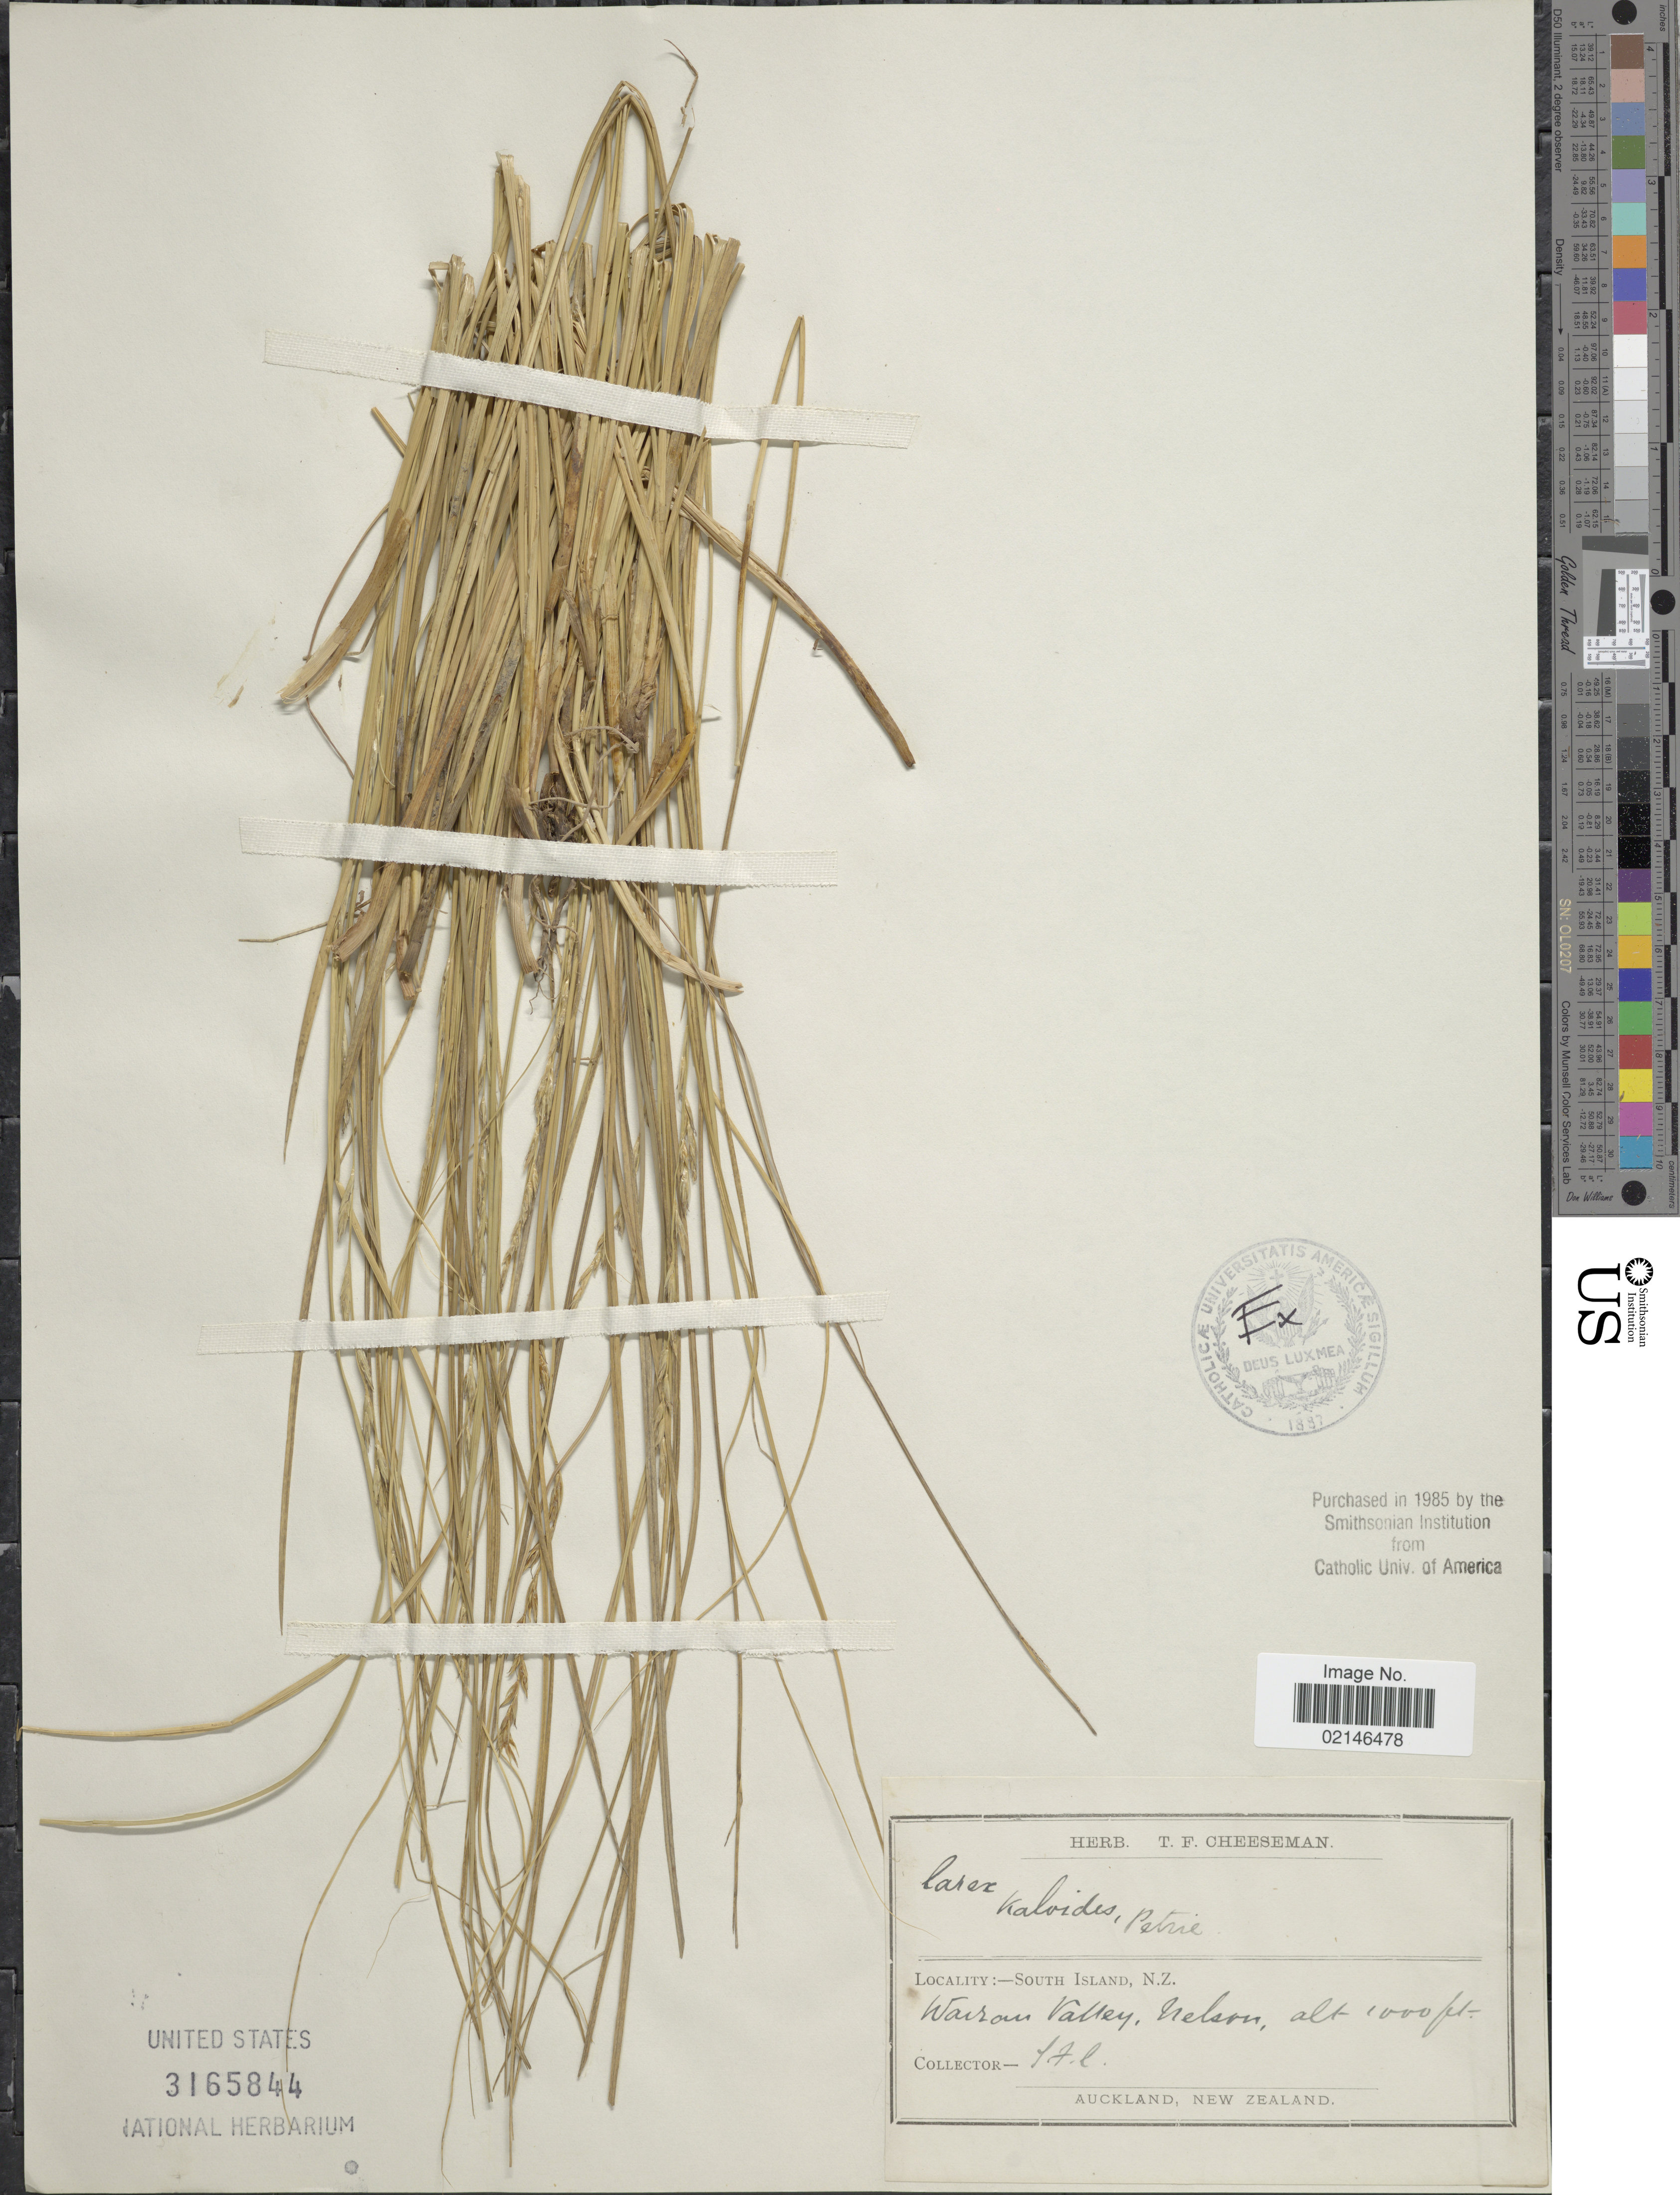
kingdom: Plantae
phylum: Tracheophyta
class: Liliopsida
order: Poales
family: Cyperaceae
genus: Carex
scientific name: Carex kaloides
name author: Petrie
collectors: T. F. Cheeseman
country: New Zealand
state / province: Nelson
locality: South Island, Wairan Valley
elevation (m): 305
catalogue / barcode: US 3165844